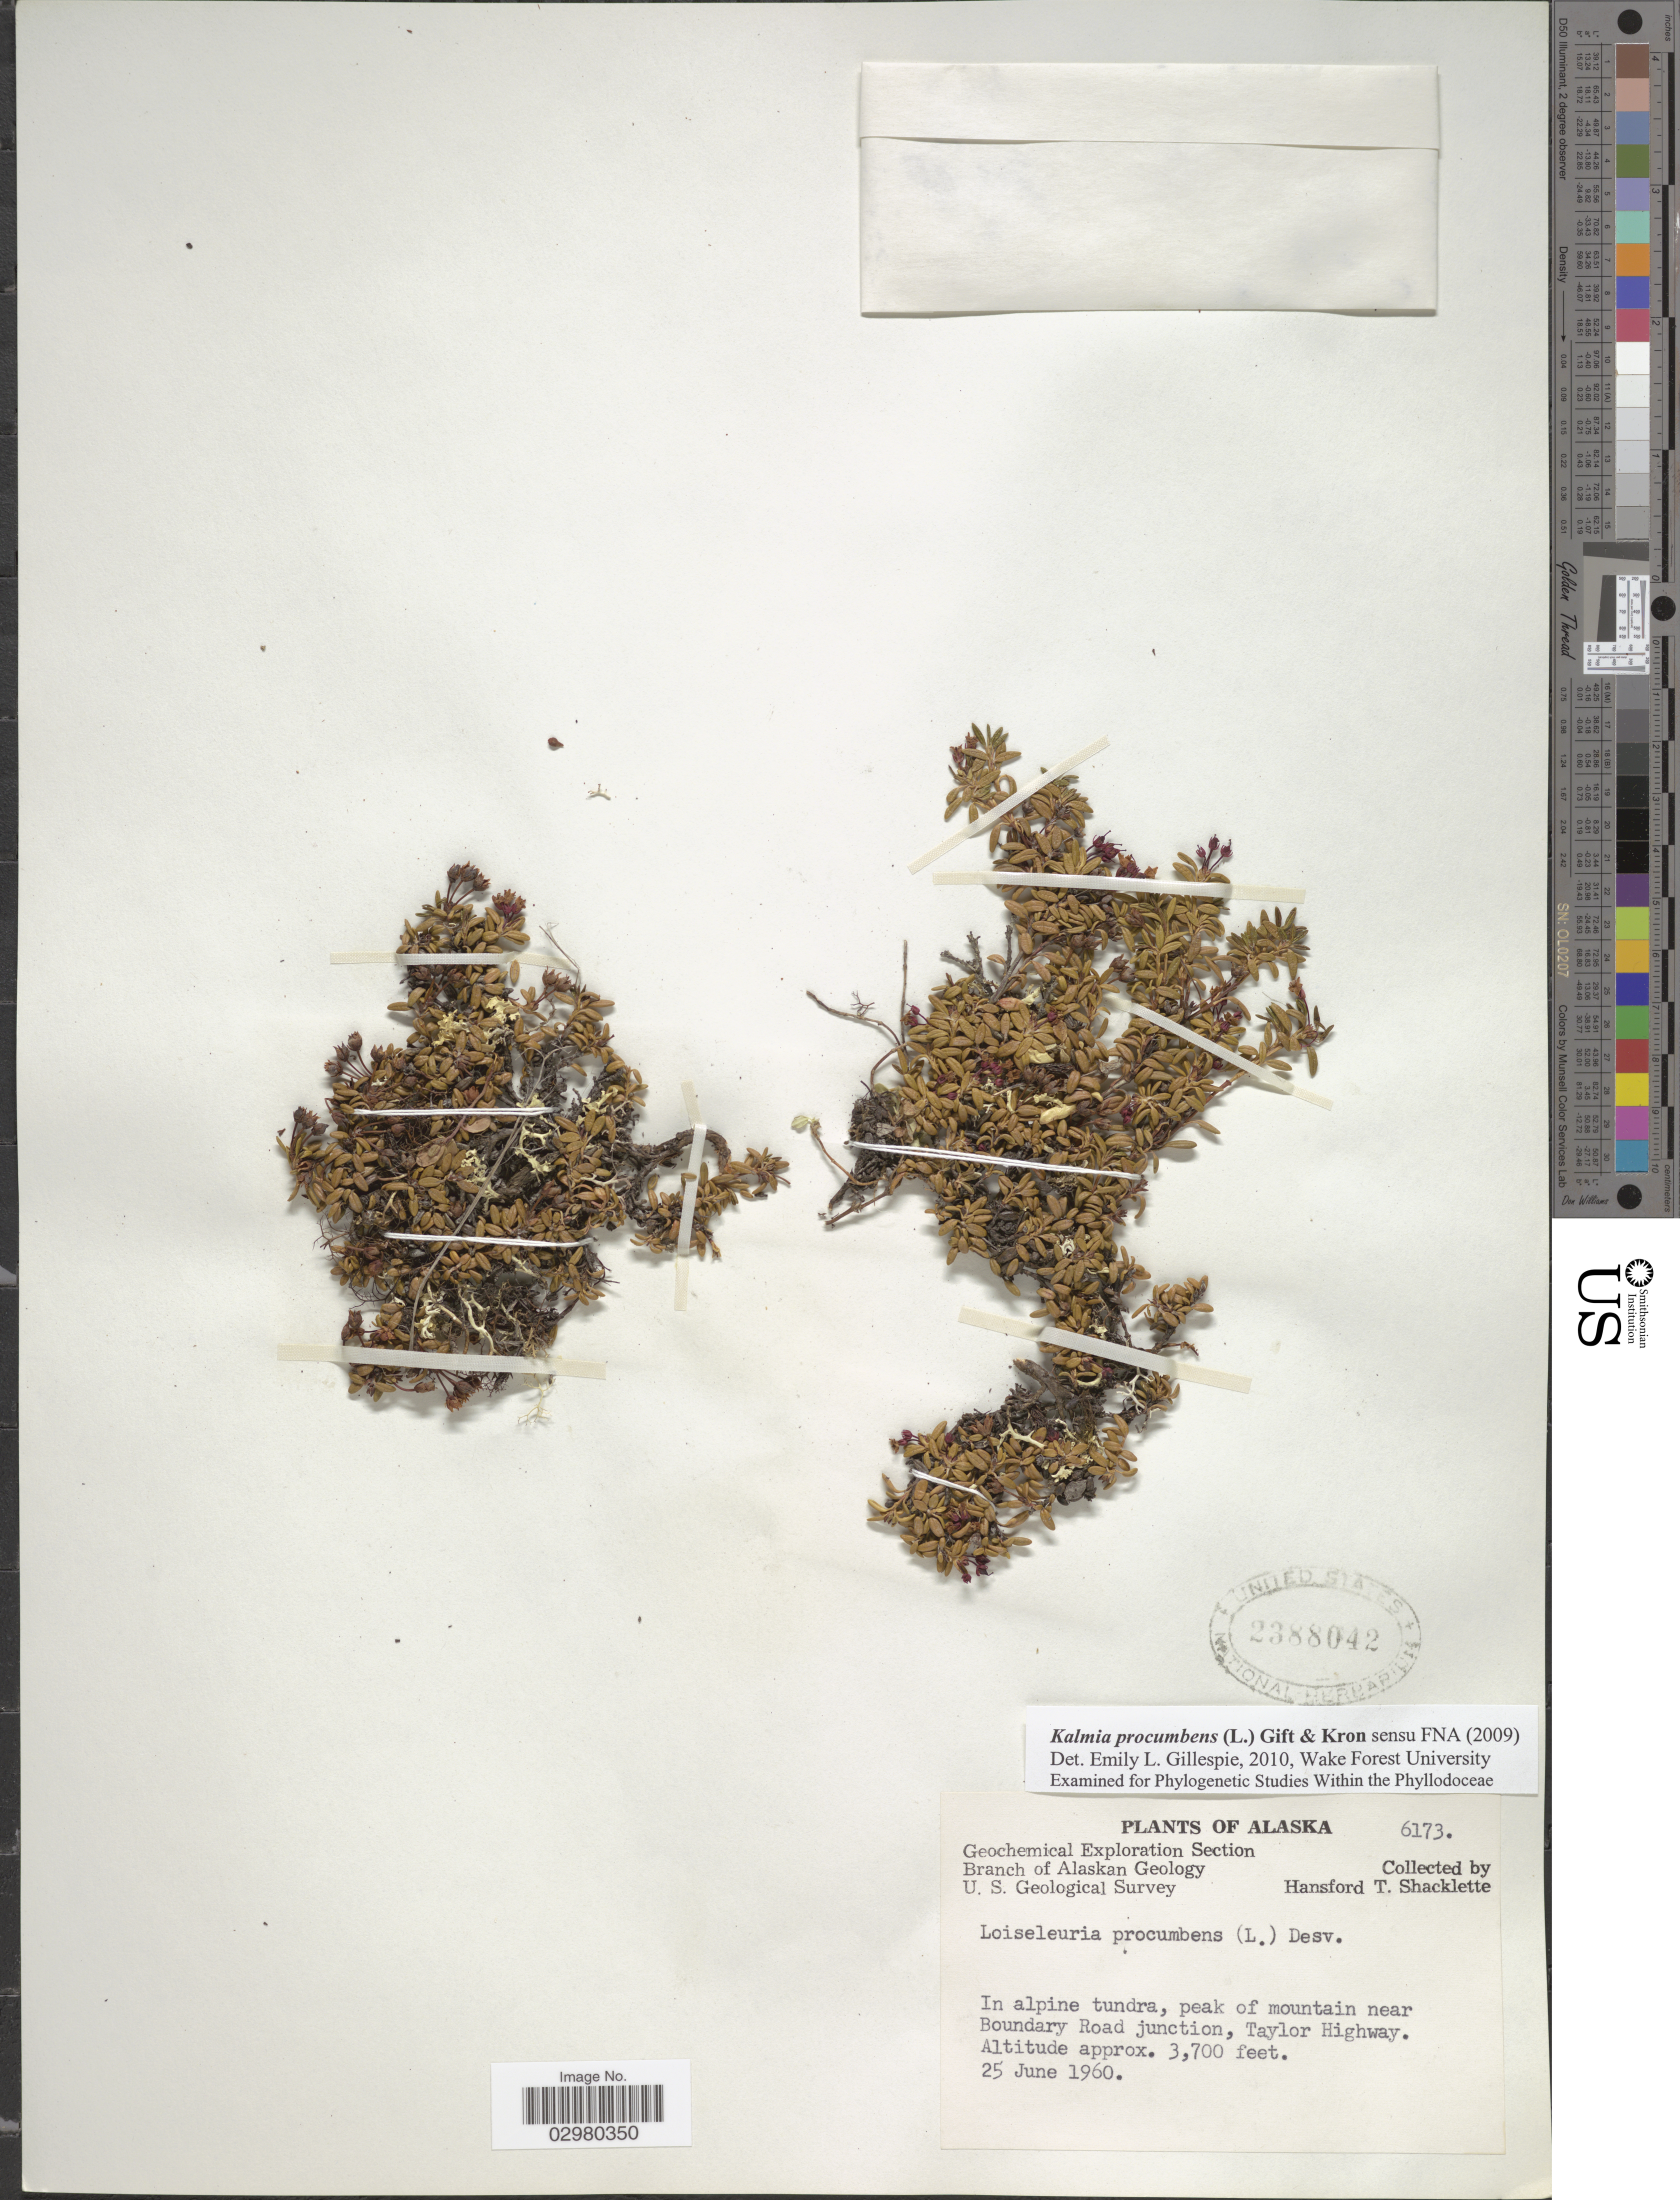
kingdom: Plantae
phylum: Tracheophyta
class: Magnoliopsida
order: Ericales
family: Ericaceae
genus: Loiseleuria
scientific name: Loiseleuria procumbens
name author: (L.) Desv.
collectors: H. Shacklette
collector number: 6173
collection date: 1960-06-25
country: United States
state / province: Alaska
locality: In alpine tundra, peak of mountain near Boundary Road junction, Taylor Highway.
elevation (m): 1128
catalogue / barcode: US 2388042